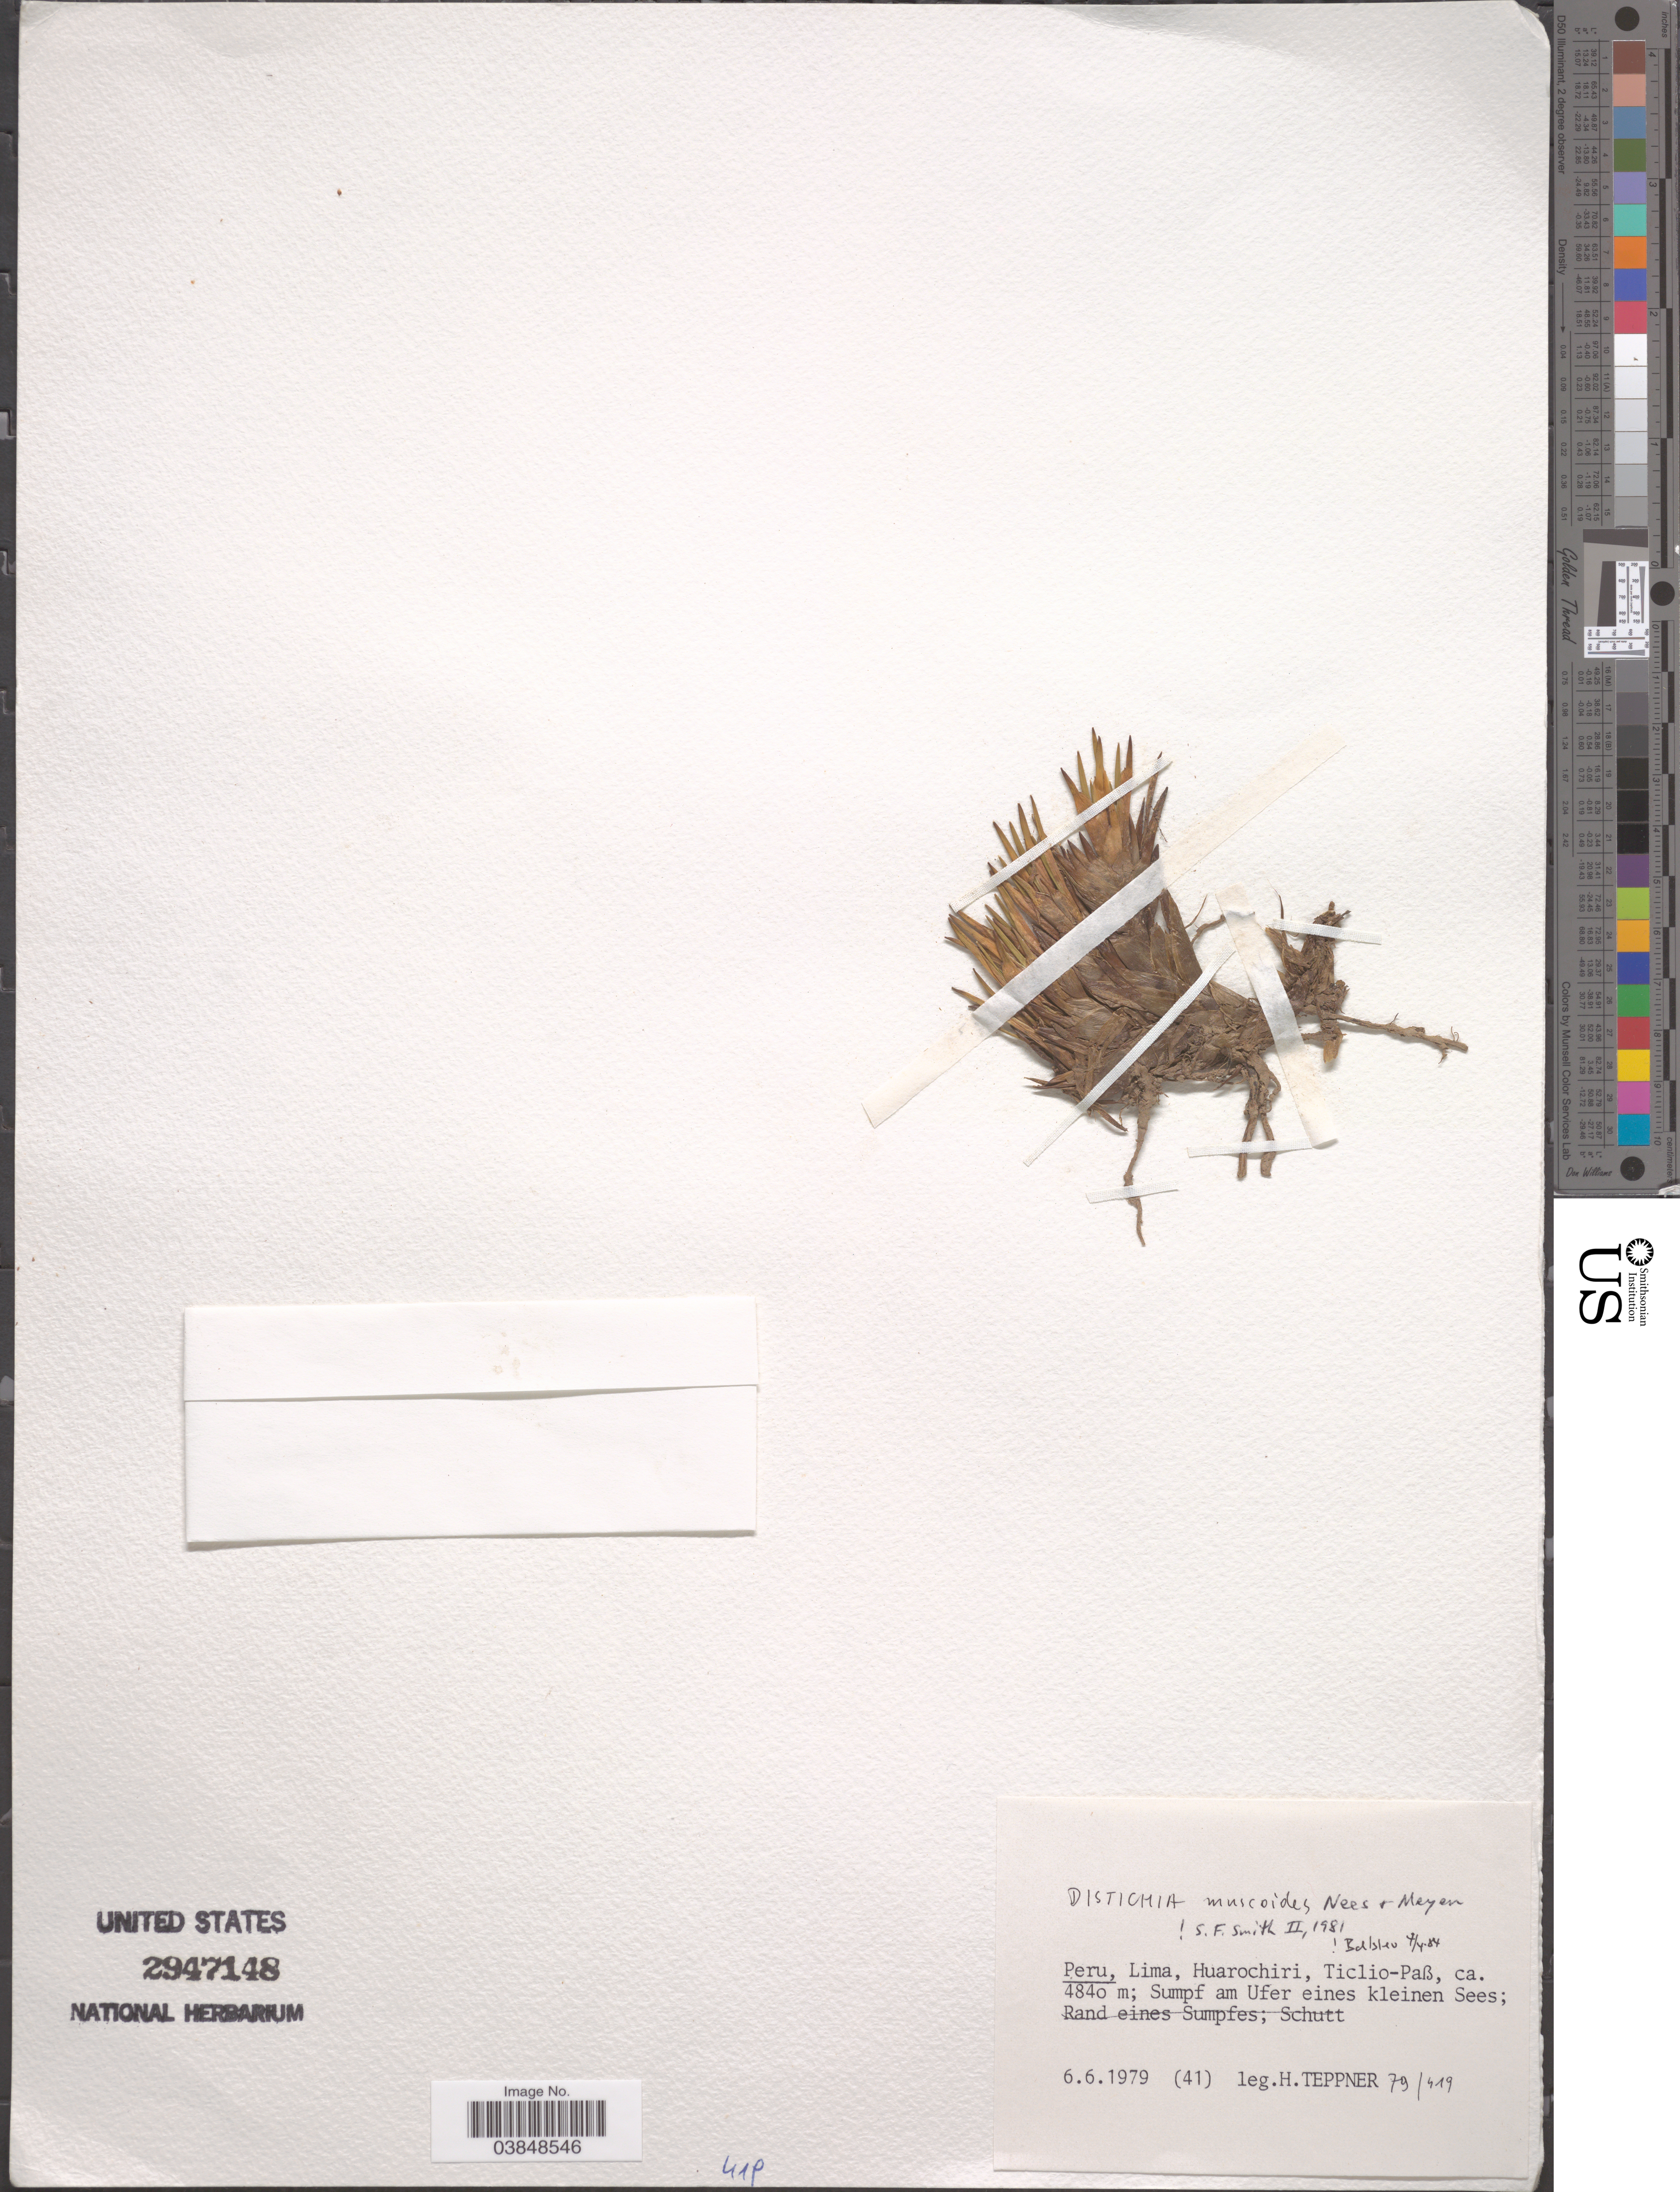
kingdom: Plantae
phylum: Tracheophyta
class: Liliopsida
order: Poales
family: Juncaceae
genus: Distichia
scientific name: Distichia muscoides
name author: Nees & Meyen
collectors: H. Teppner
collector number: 79/419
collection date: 1979-06-06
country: Peru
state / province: Lima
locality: Huarochiri, Ticlio-Paß, Sumpf am Ufer eines kleinen Sees.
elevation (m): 4840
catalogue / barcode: US 2947148